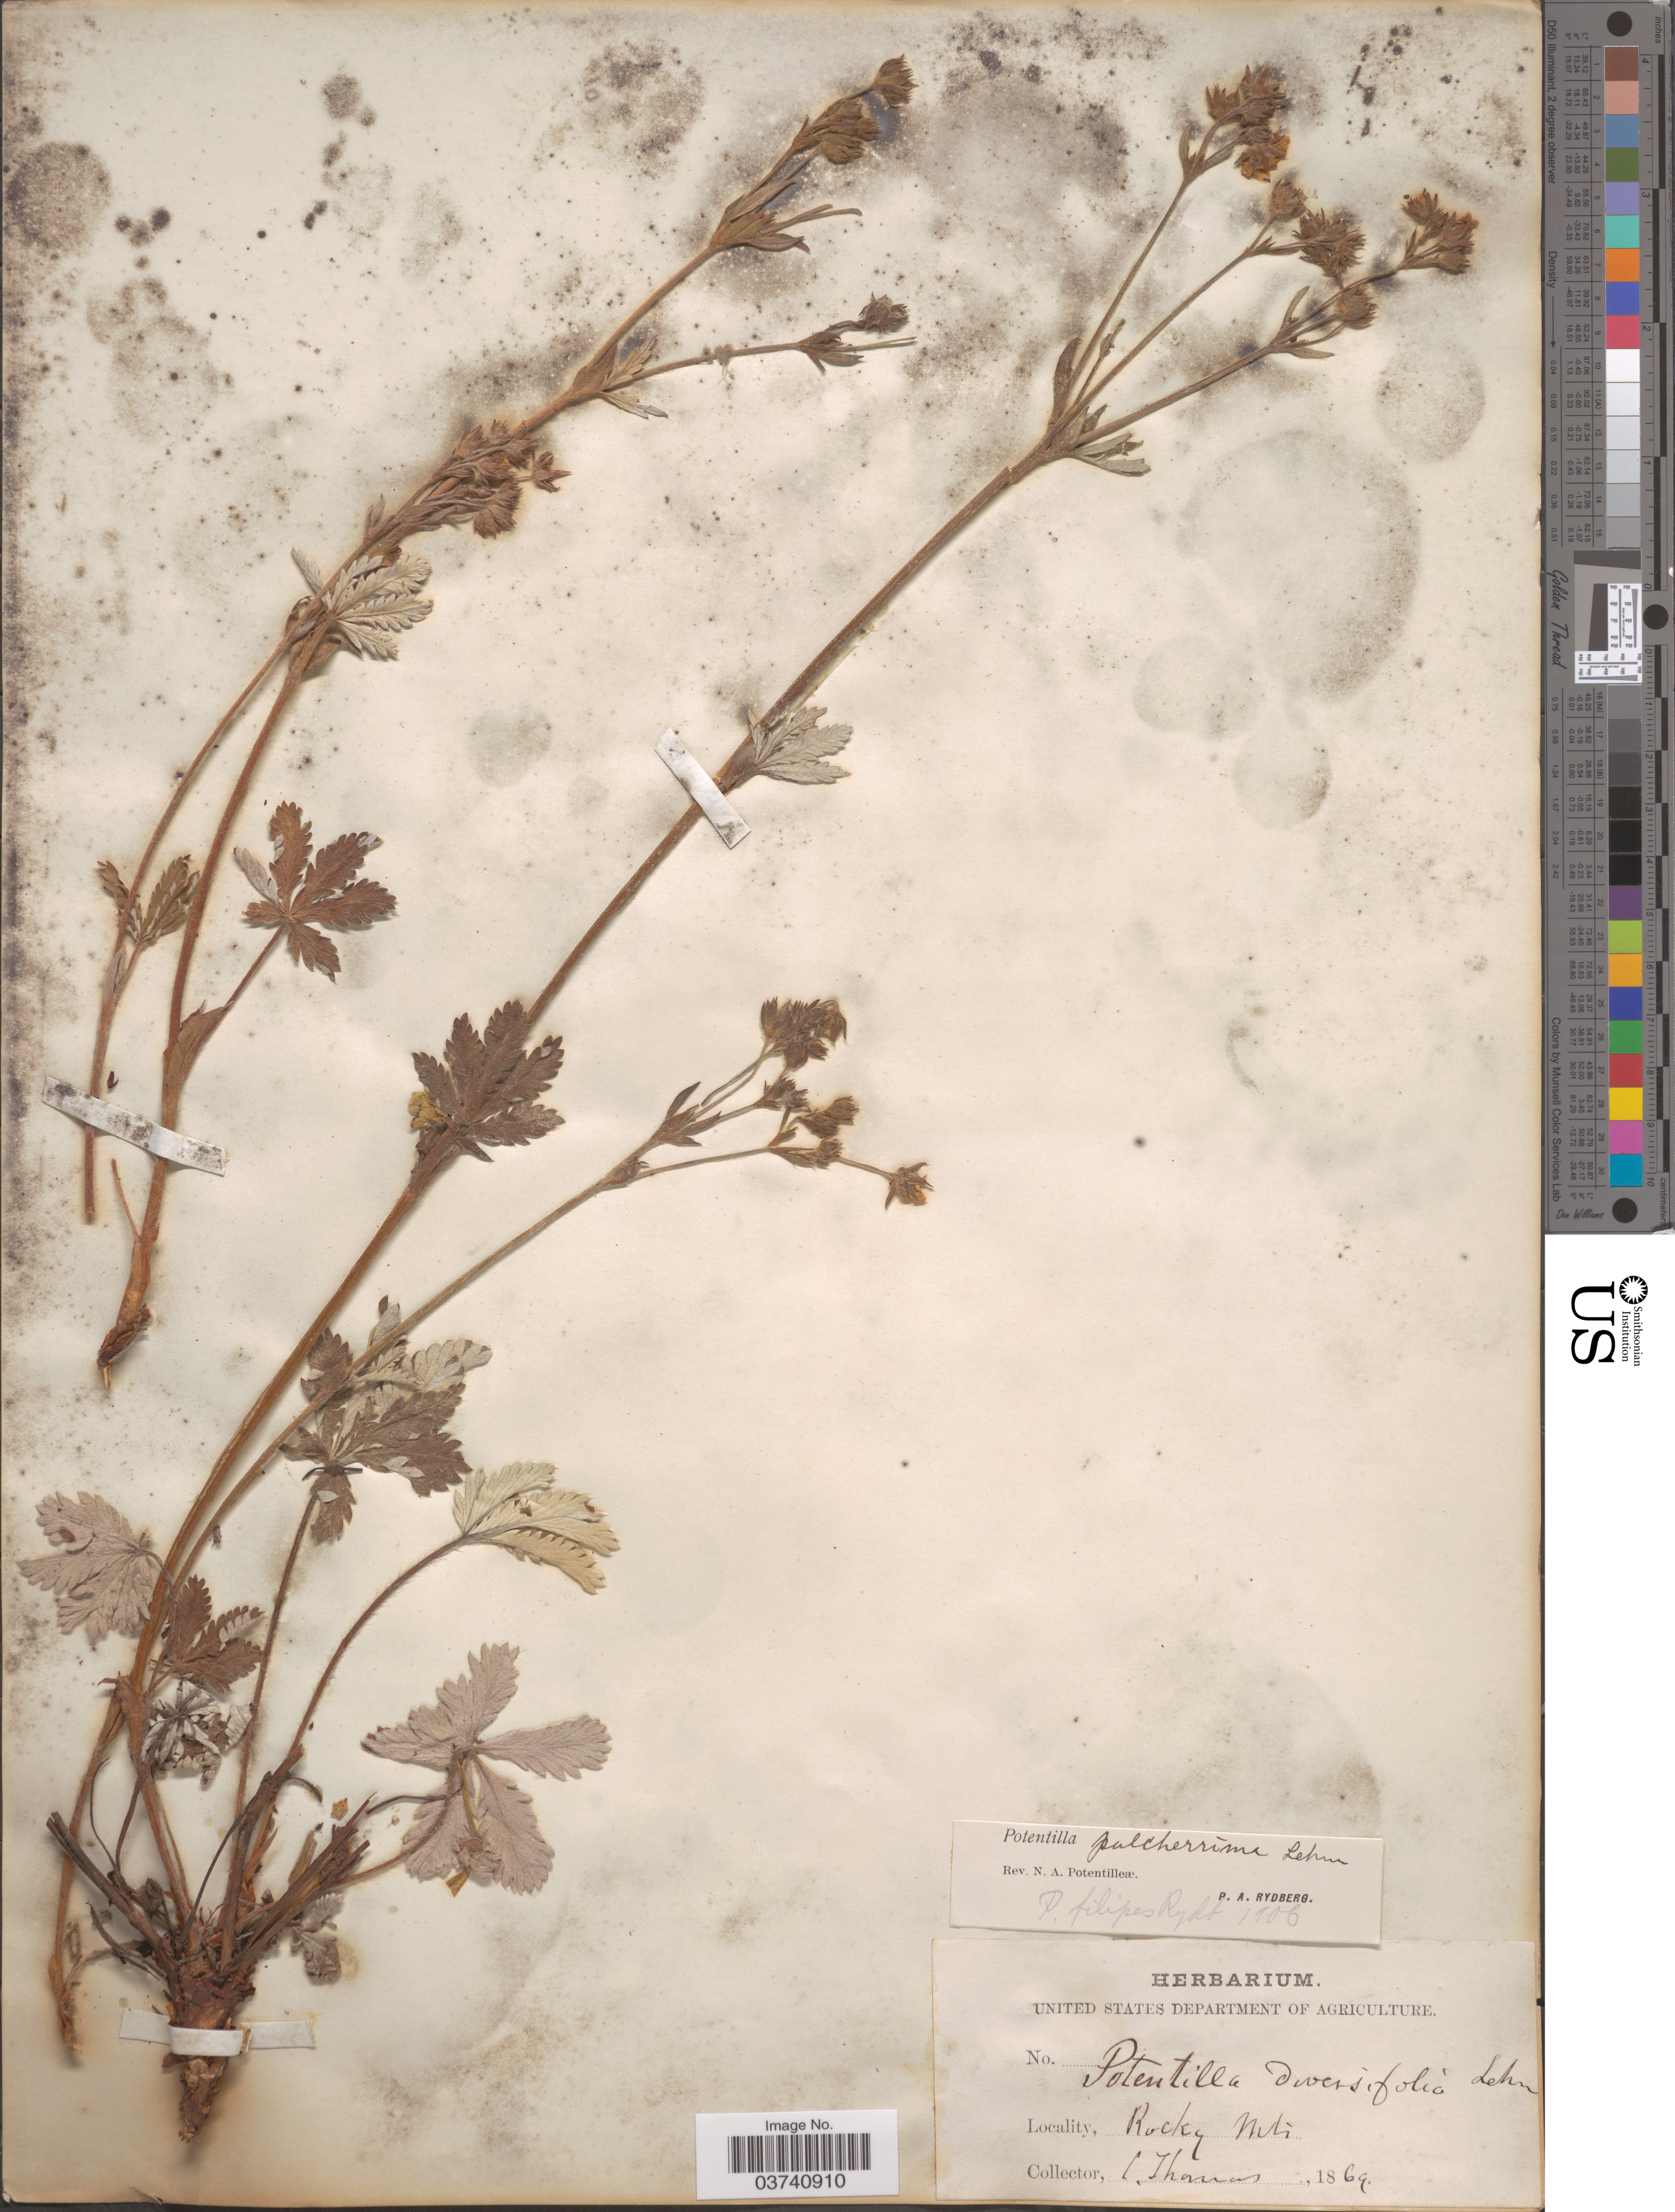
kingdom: Plantae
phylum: Tracheophyta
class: Magnoliopsida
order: Rosales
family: Rosaceae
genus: Potentilla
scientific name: Potentilla pulcherrima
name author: Lehm.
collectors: C. Thomas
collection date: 1869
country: United States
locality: Rocky Mts.